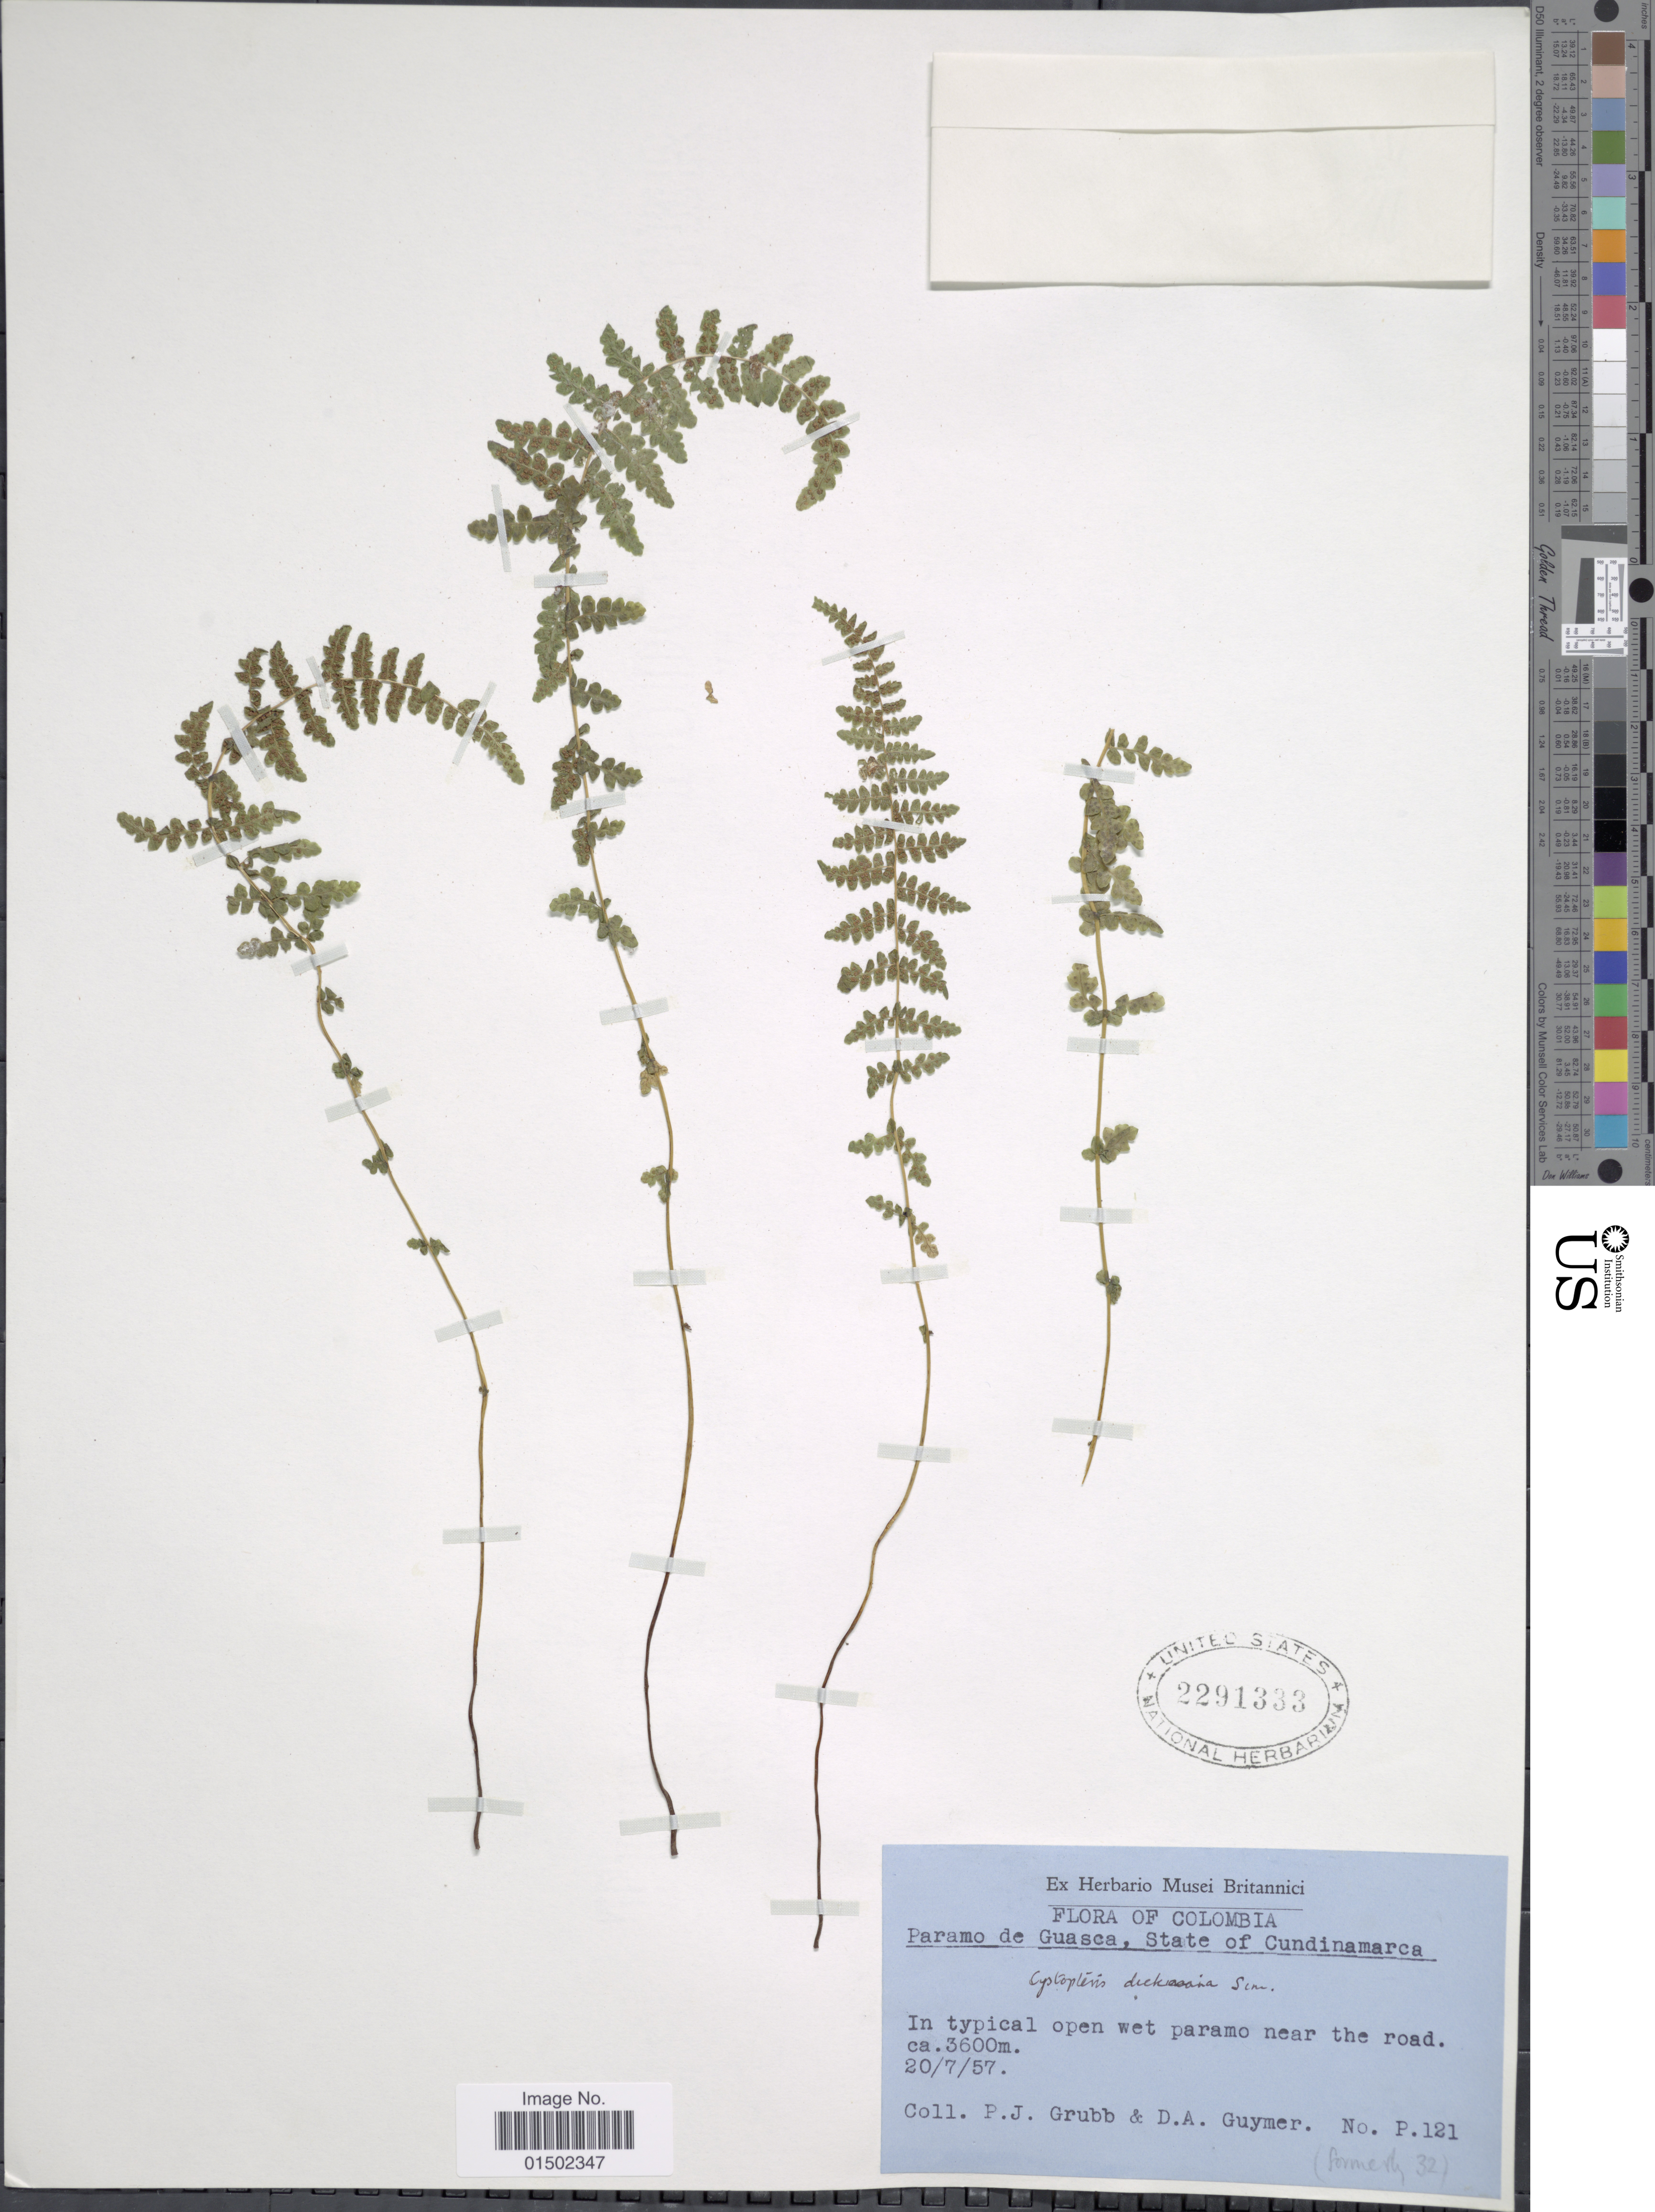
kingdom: Plantae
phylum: Tracheophyta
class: Polypodiopsida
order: Polypodiales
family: Cystopteridaceae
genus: Cystopteris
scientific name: Cystopteris fragilis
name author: (L.) Bernh.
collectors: P. J. Grubb & D. Guymer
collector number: P.121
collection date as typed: Transcribed d/m/y: 20/7/57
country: Colombia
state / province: Cundinamarca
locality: Paramo de Guasca. In typical open wet paramo near the road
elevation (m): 3600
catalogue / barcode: US 2291333